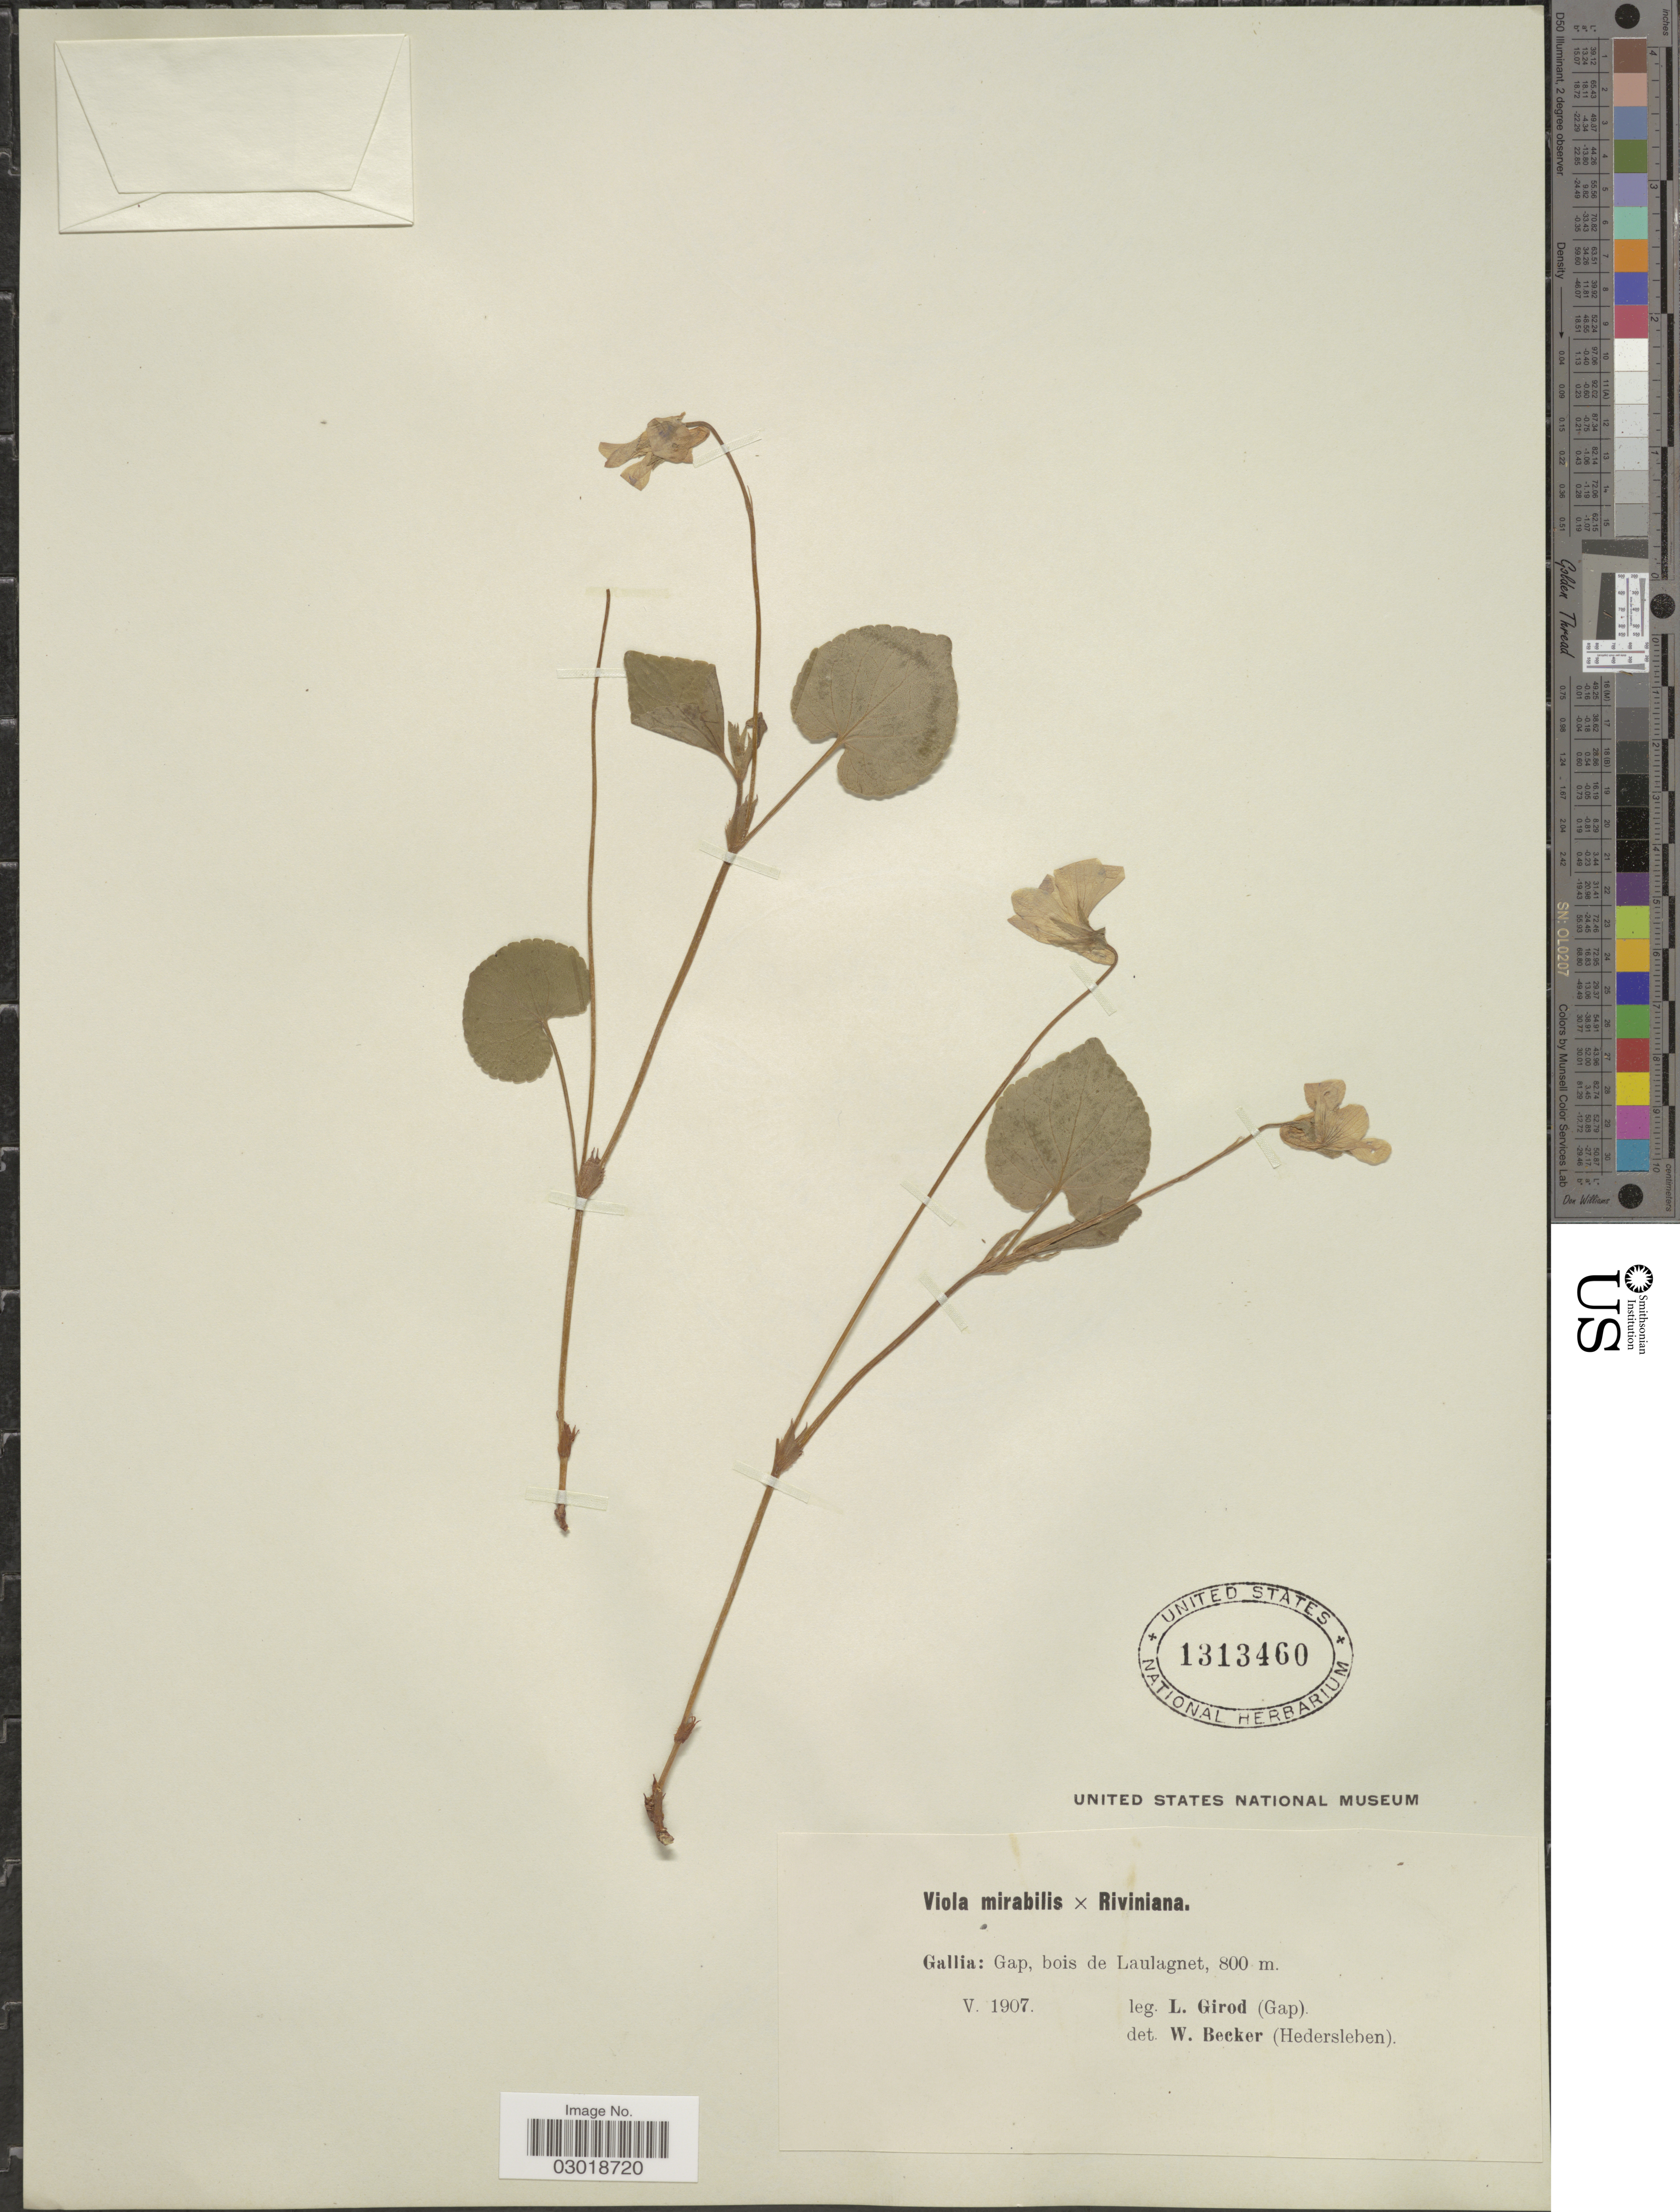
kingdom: Plantae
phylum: Tracheophyta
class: Magnoliopsida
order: Malpighiales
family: Violaceae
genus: Viola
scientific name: Viola mirabilis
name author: L.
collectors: L. Girod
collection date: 1907-05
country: France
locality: Gallia: Gap, bois de Laulagnet.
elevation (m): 800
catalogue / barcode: US 1313460